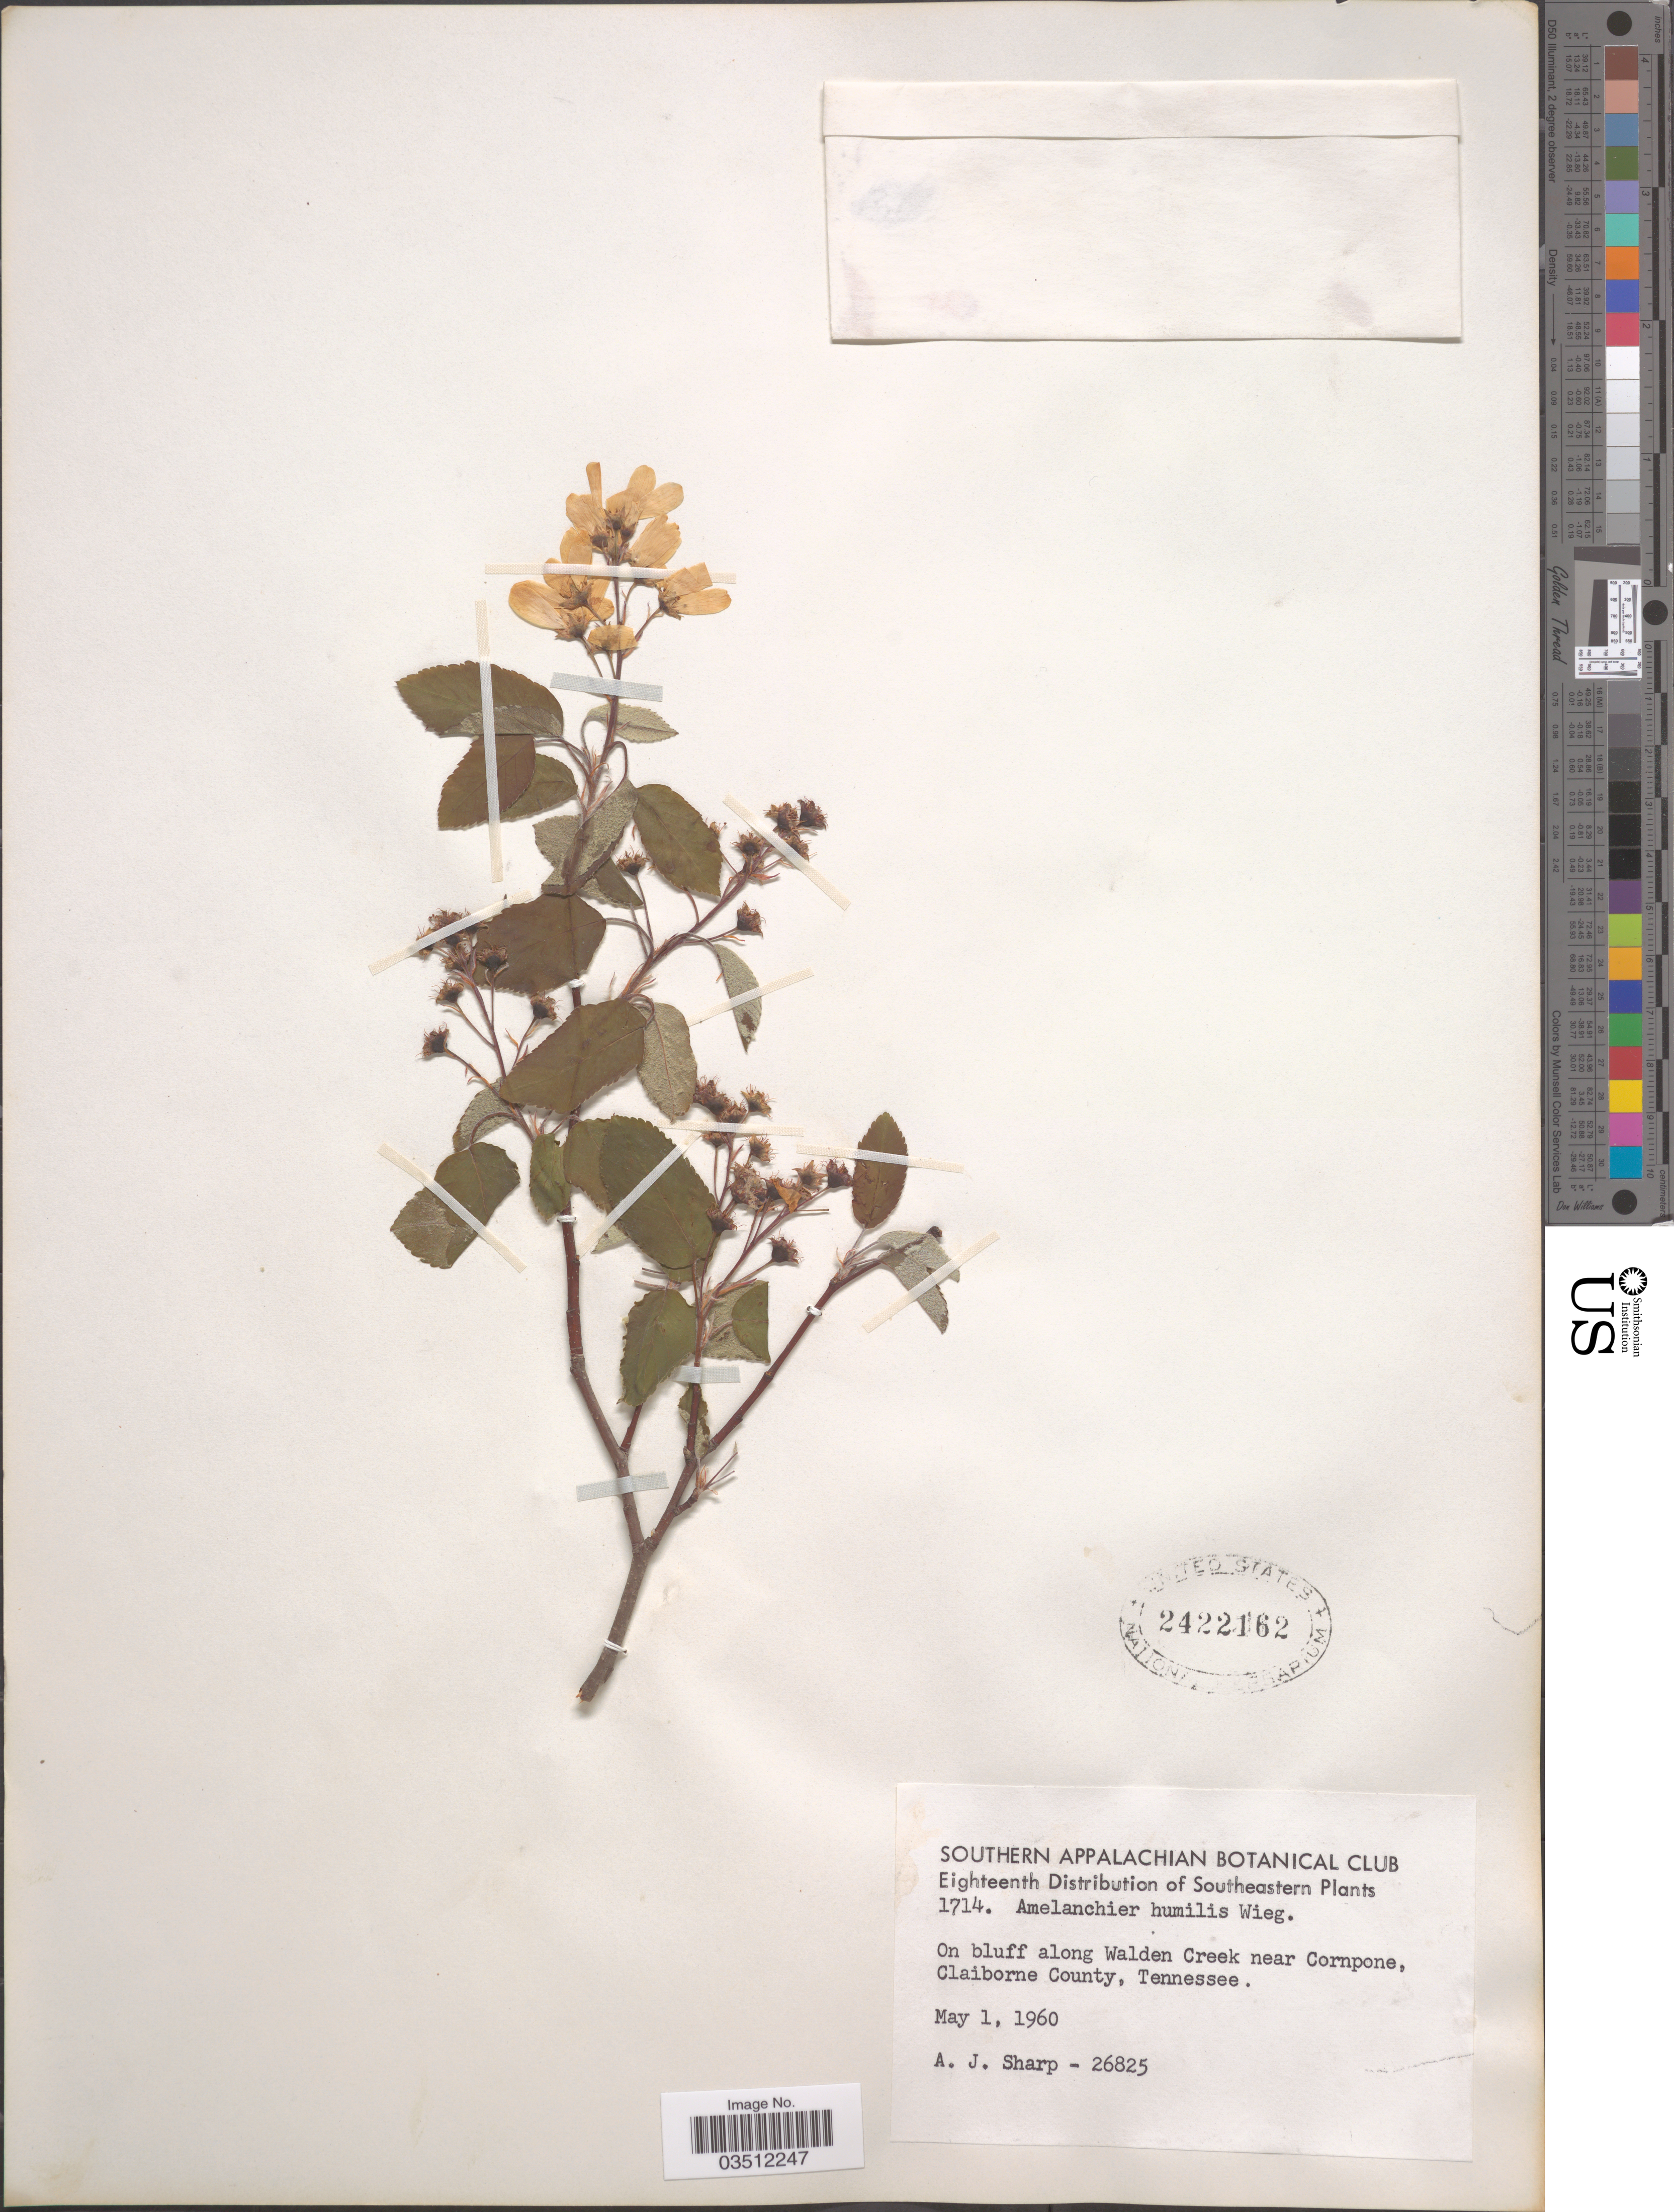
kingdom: Plantae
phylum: Tracheophyta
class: Magnoliopsida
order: Rosales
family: Rosaceae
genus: Amelanchier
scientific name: Amelanchier humilis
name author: Wiegand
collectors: A. J. Sharp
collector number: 26825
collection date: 1960-05-01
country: United States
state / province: Tennessee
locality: On bluff along Walden Creek near Cornpone, Claibone County.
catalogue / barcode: US 2422162